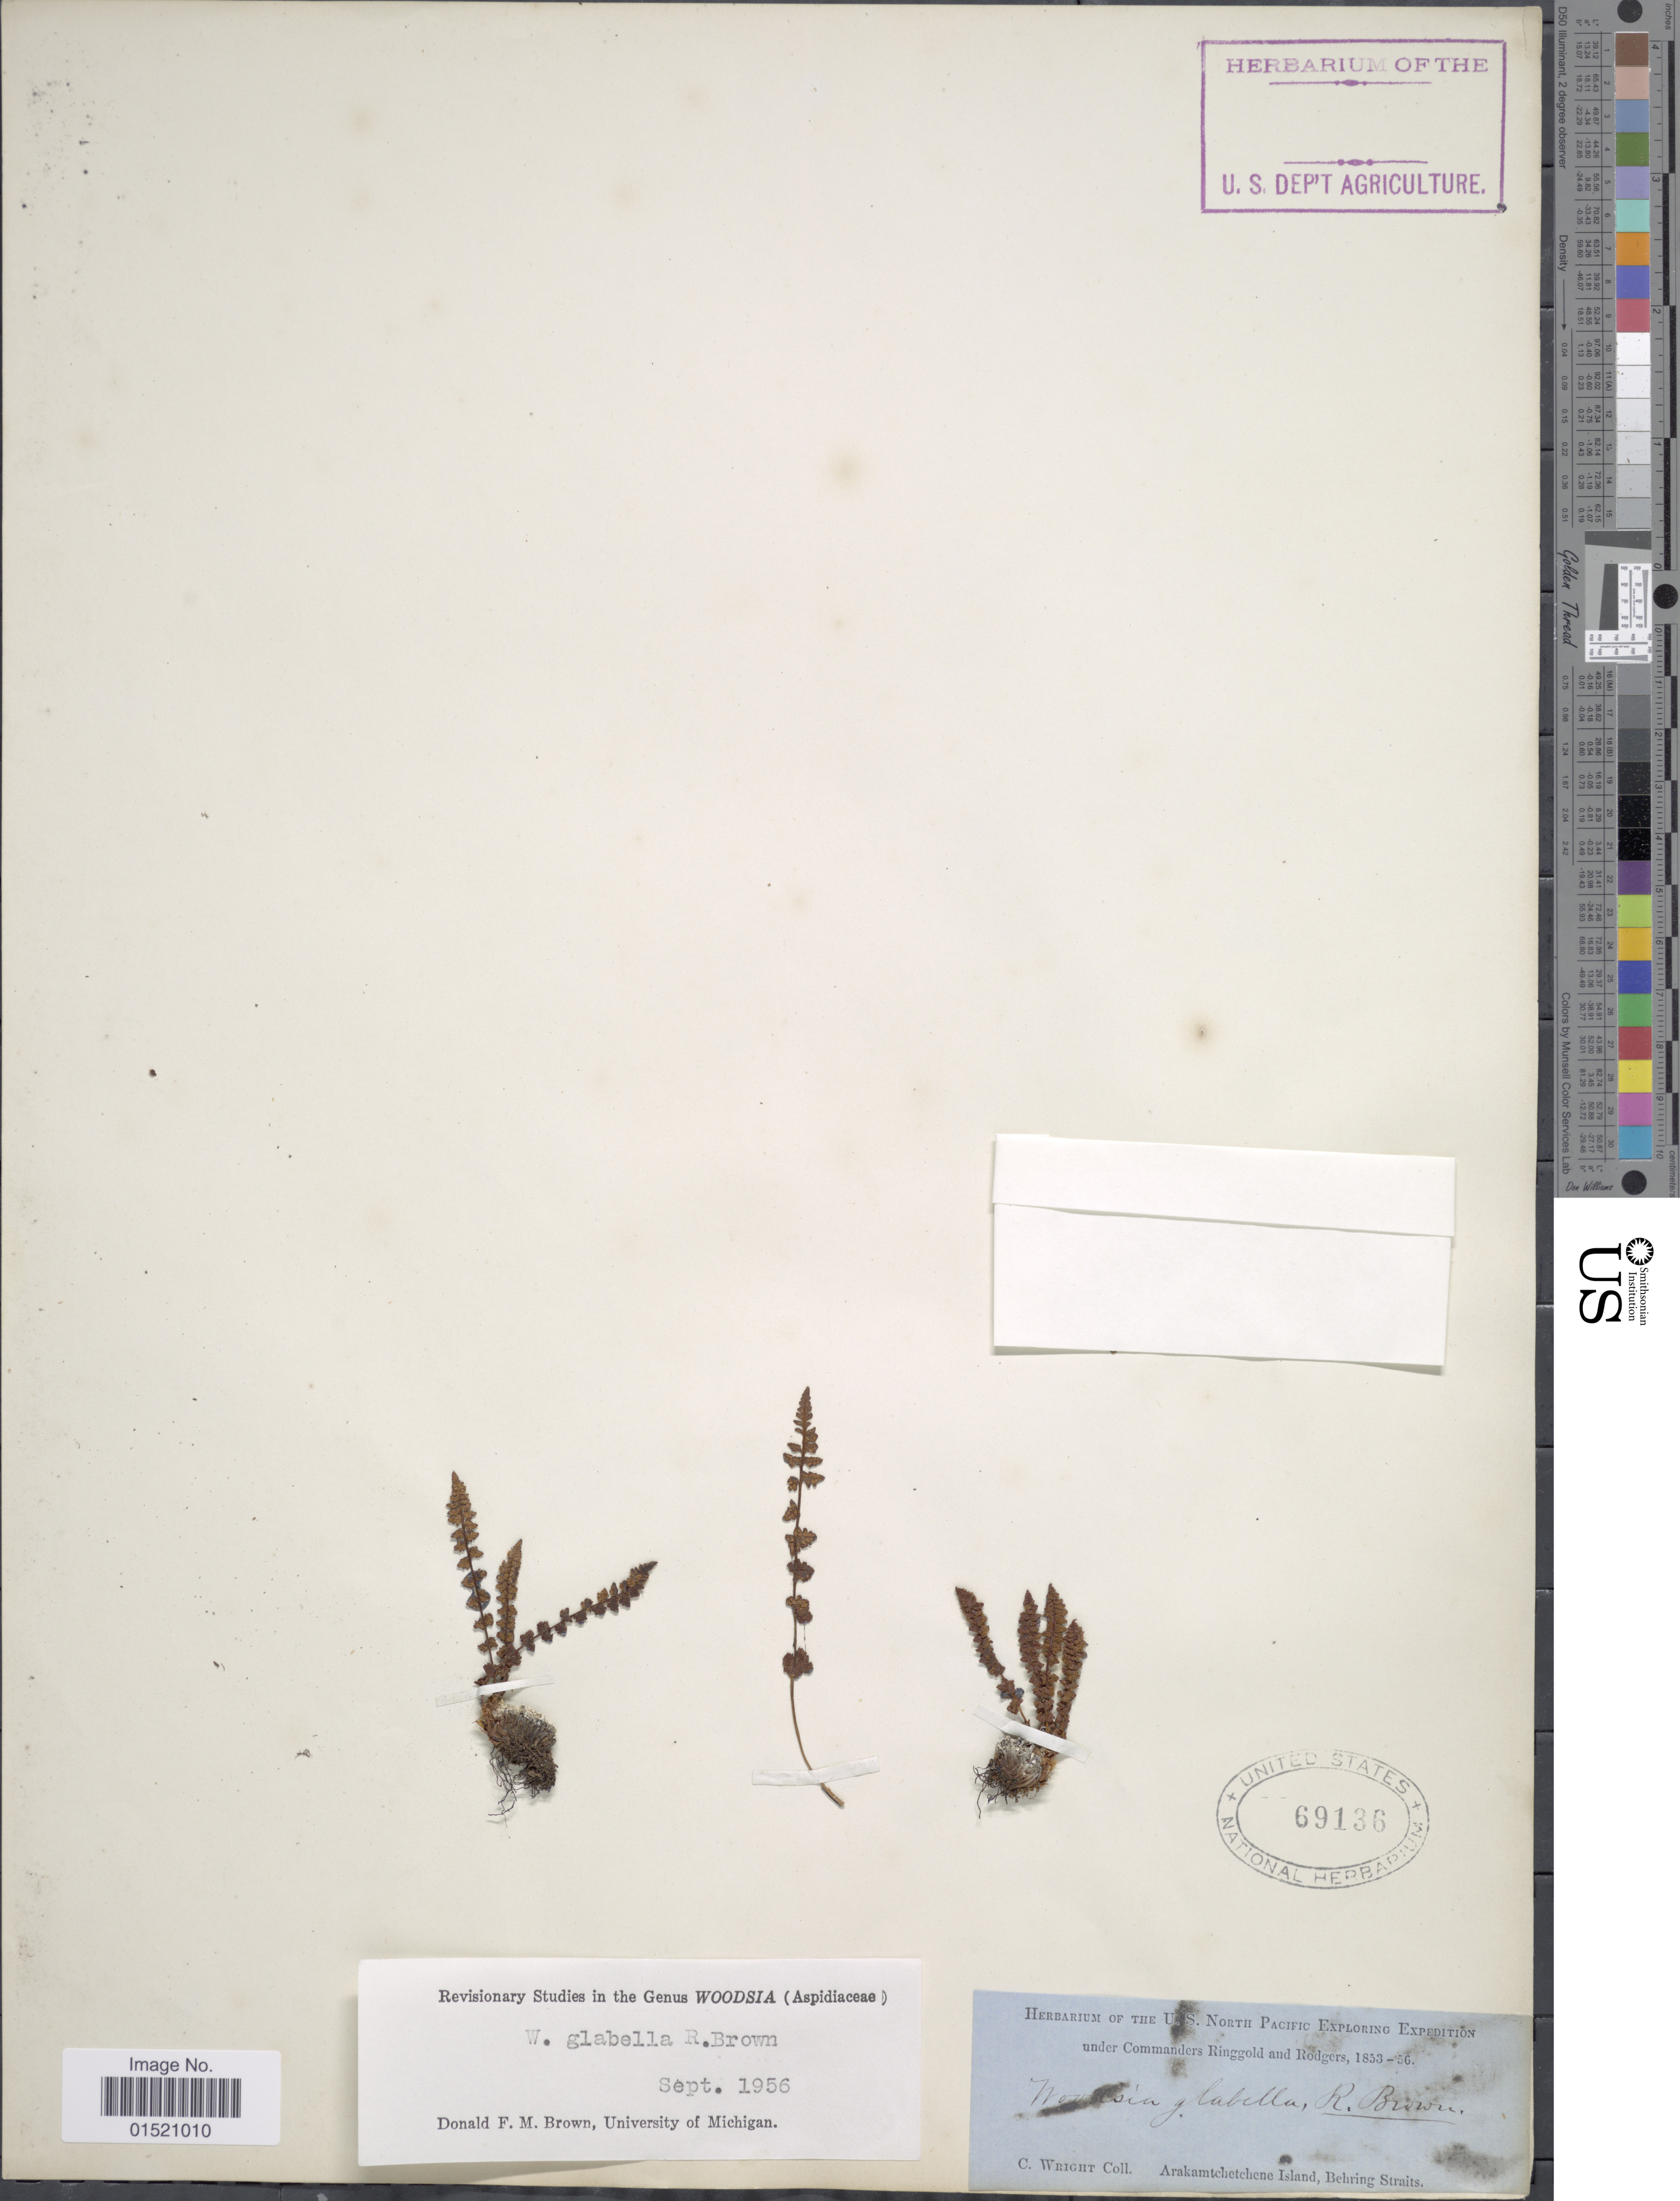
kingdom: Plantae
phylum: Tracheophyta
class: Polypodiopsida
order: Polypodiales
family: Woodsiaceae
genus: Woodsia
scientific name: Woodsia glabella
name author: R. Br.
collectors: C. Wright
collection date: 1853/1856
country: Russian Federation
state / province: Chukotka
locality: Arakamtchetchene Island, Behring Straits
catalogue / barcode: US 69136